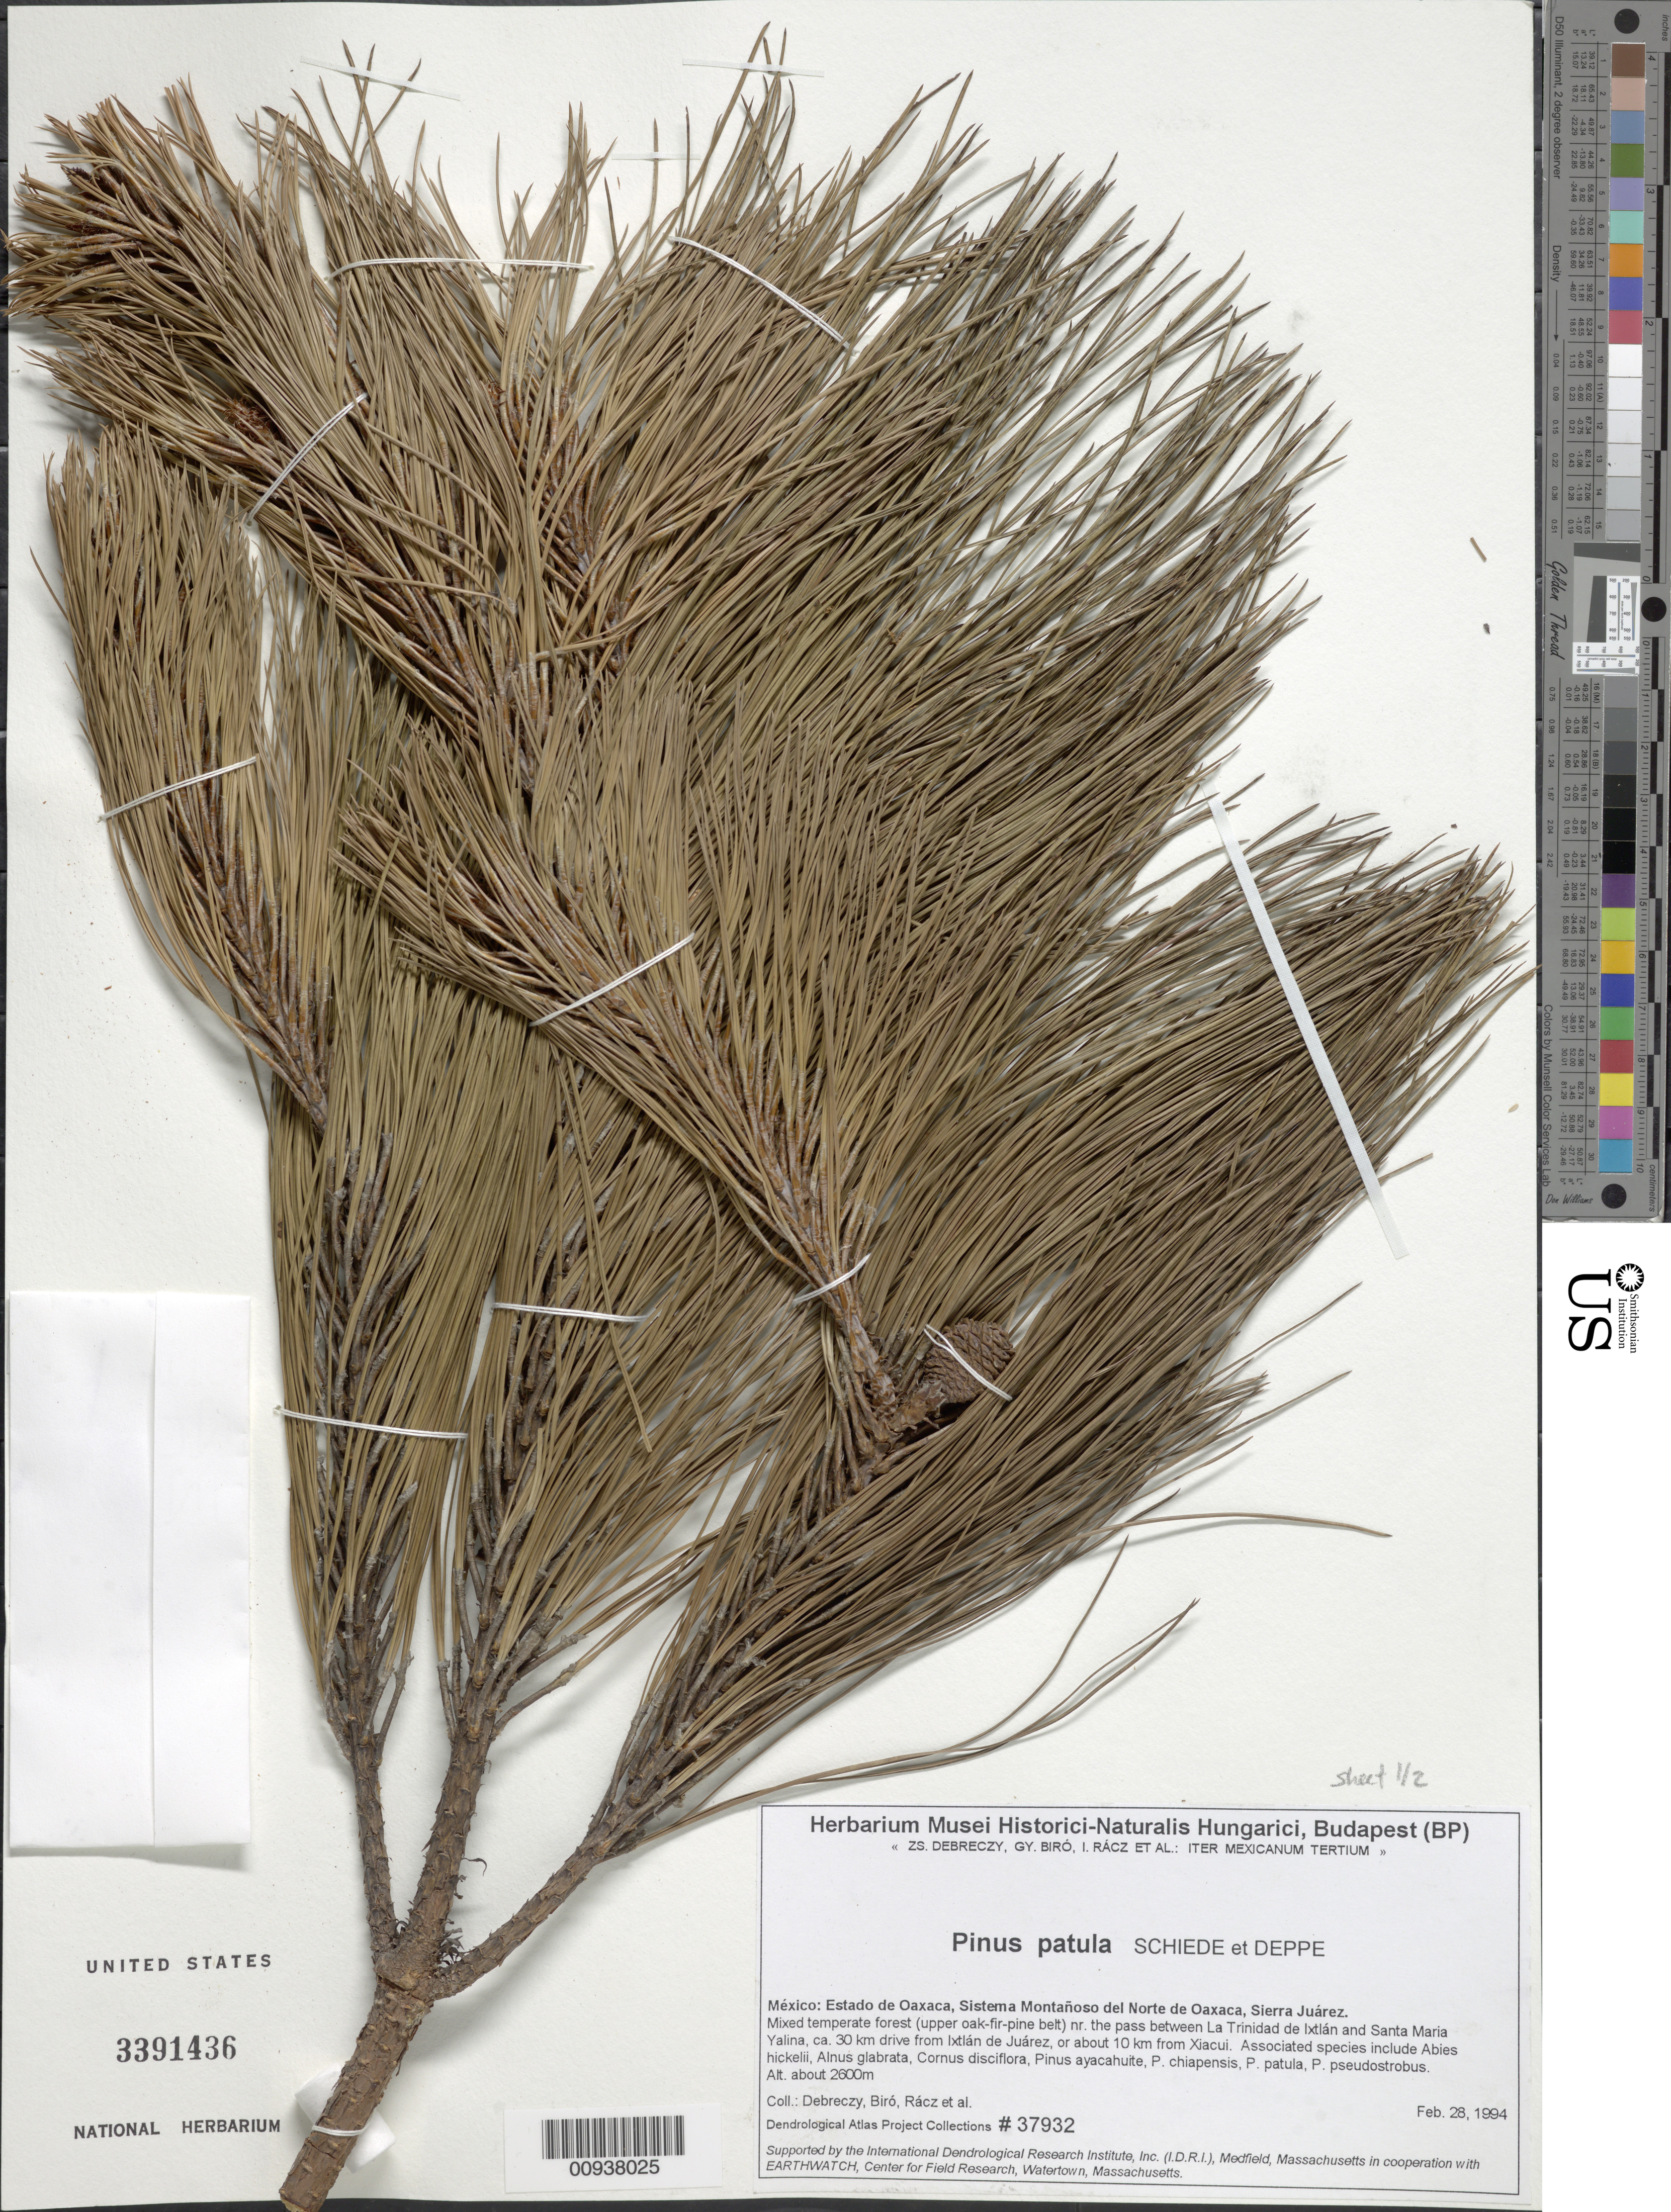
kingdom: Plantae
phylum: Tracheophyta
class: Pinopsida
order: Pinales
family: Pinaceae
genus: Pinus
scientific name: Pinus patula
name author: Schltdl. & Cham.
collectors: Z. Debreczy, G. Biro, I. Rácz & et al.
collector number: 37932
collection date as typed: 28 Feb 1994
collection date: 1994-02-28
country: Mexico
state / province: Oaxaca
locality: Near the pass between La Trinidad de Ixtlán and Santa María Yalina, ca. 30 km drive from Ixtlán de Juárez, or about 10 km from Xiacui. Sistema montañoso del Norte de Oaxaca, Sierra Juárez.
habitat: Mixed temperate forest (upper oak-fir-pine belt). Associated species include Abies hickelii, Alnus glabrata, Cornus disciflora, Pinus ayacahuite, P. chiapensis, P. patula, P. pseudostrobus.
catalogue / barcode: US 3391436